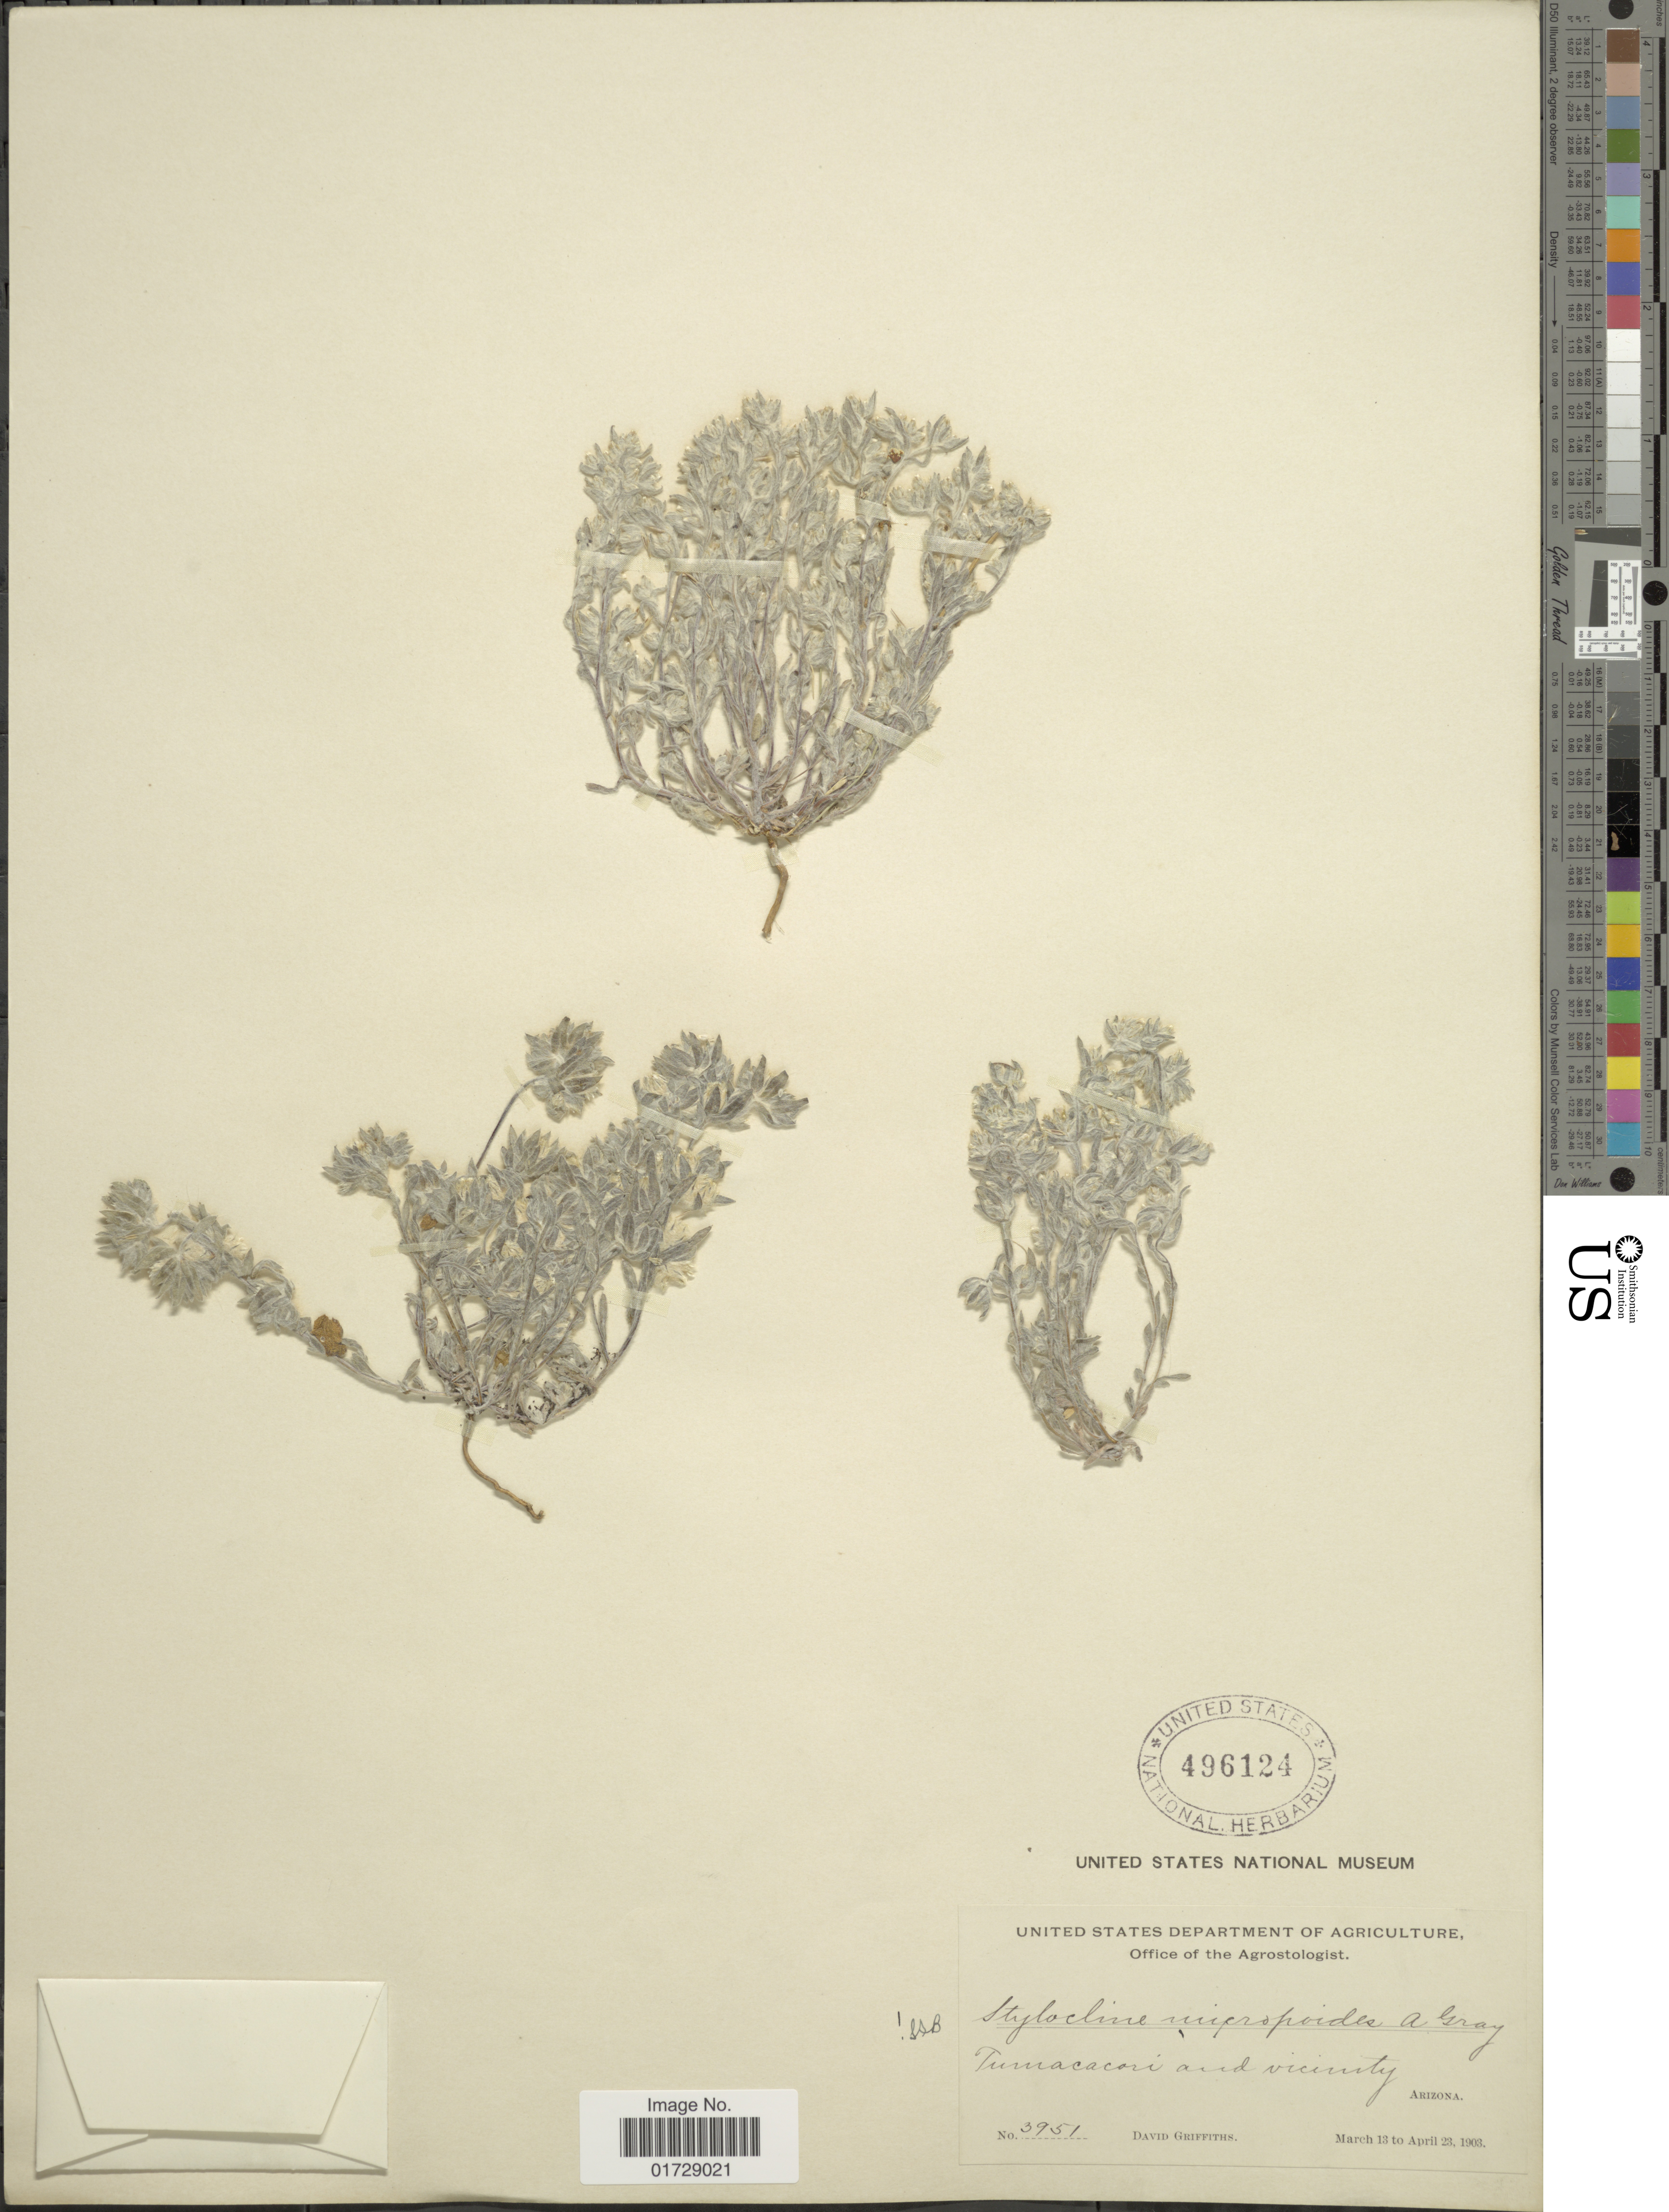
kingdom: Plantae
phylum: Tracheophyta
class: Magnoliopsida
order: Asterales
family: Asteraceae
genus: Stylocline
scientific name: Stylocline micropoides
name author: A. Gray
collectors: D. Griffiths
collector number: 3951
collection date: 1903-03-13/1903-04-23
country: United States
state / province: Arizona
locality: Tumacacori and vicinity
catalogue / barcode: US 496124